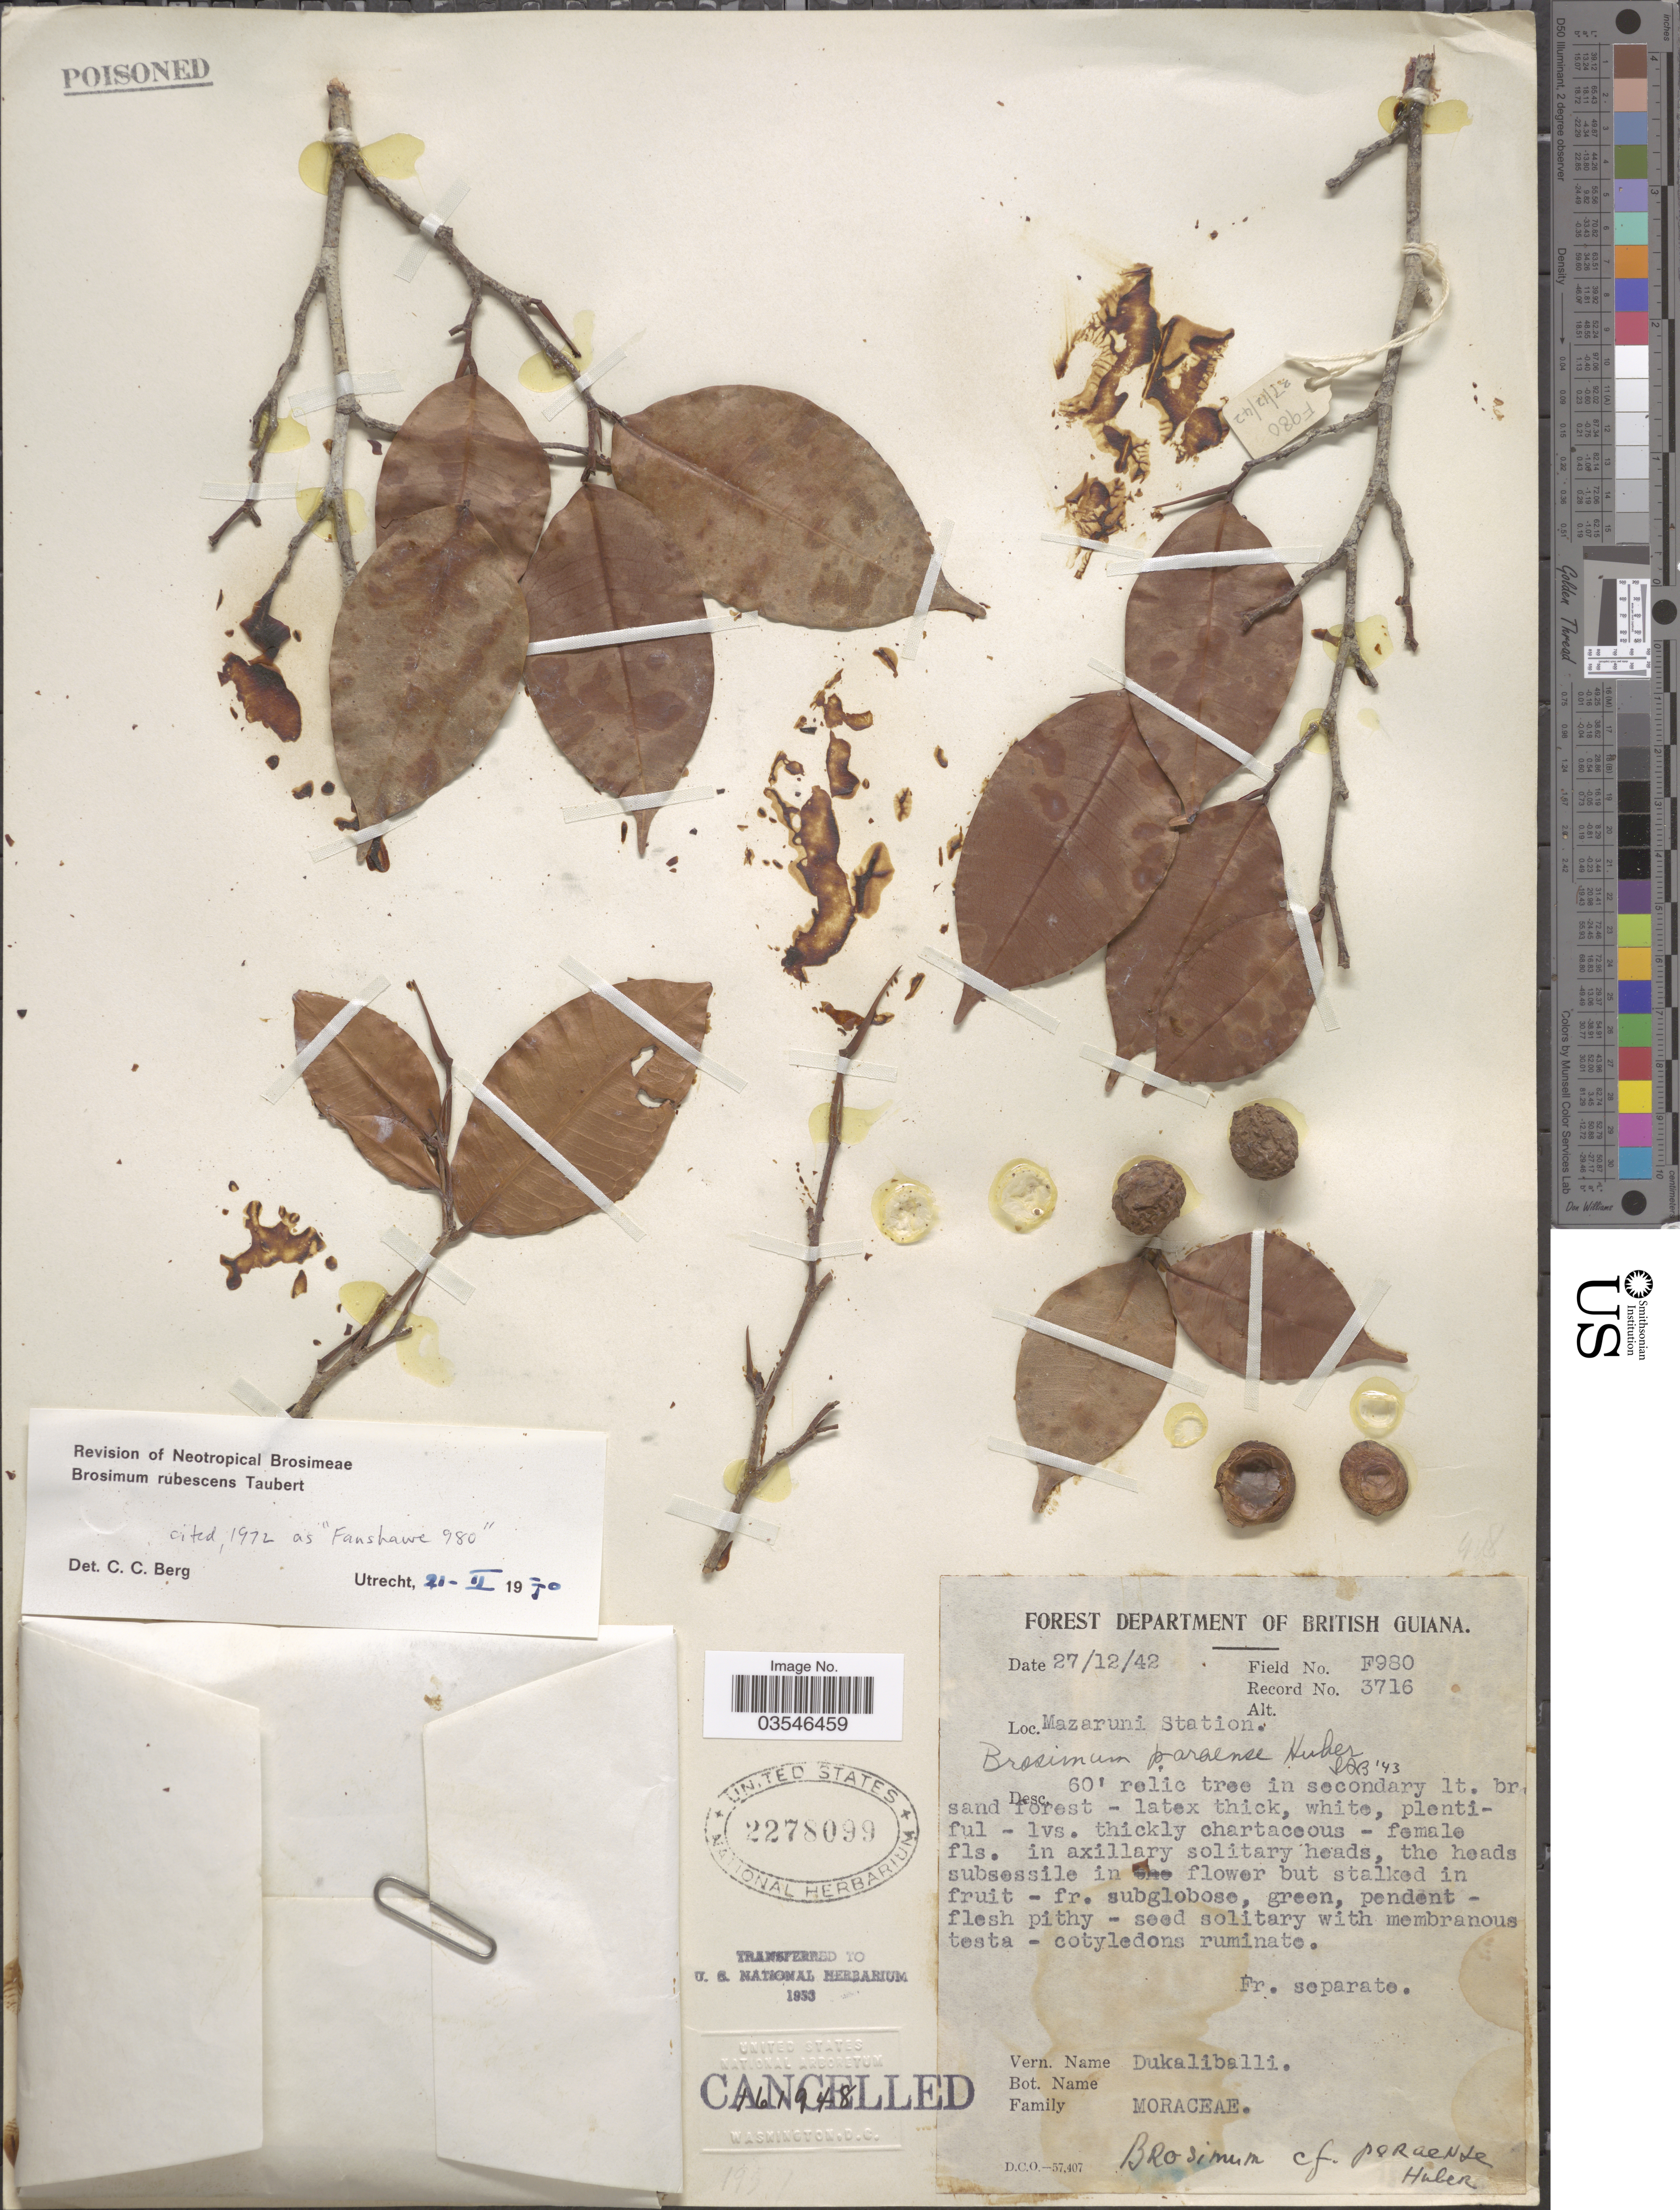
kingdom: Plantae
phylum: Tracheophyta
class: Magnoliopsida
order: Rosales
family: Moraceae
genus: Brosimum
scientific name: Brosimum rubescens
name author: Taub.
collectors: British Guiana Forestry Dept.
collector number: F980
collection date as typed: Transcribed d/m/y: 27/12/42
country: Guyana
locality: British Guiana. Mazaruni Station.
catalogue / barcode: US 2278099